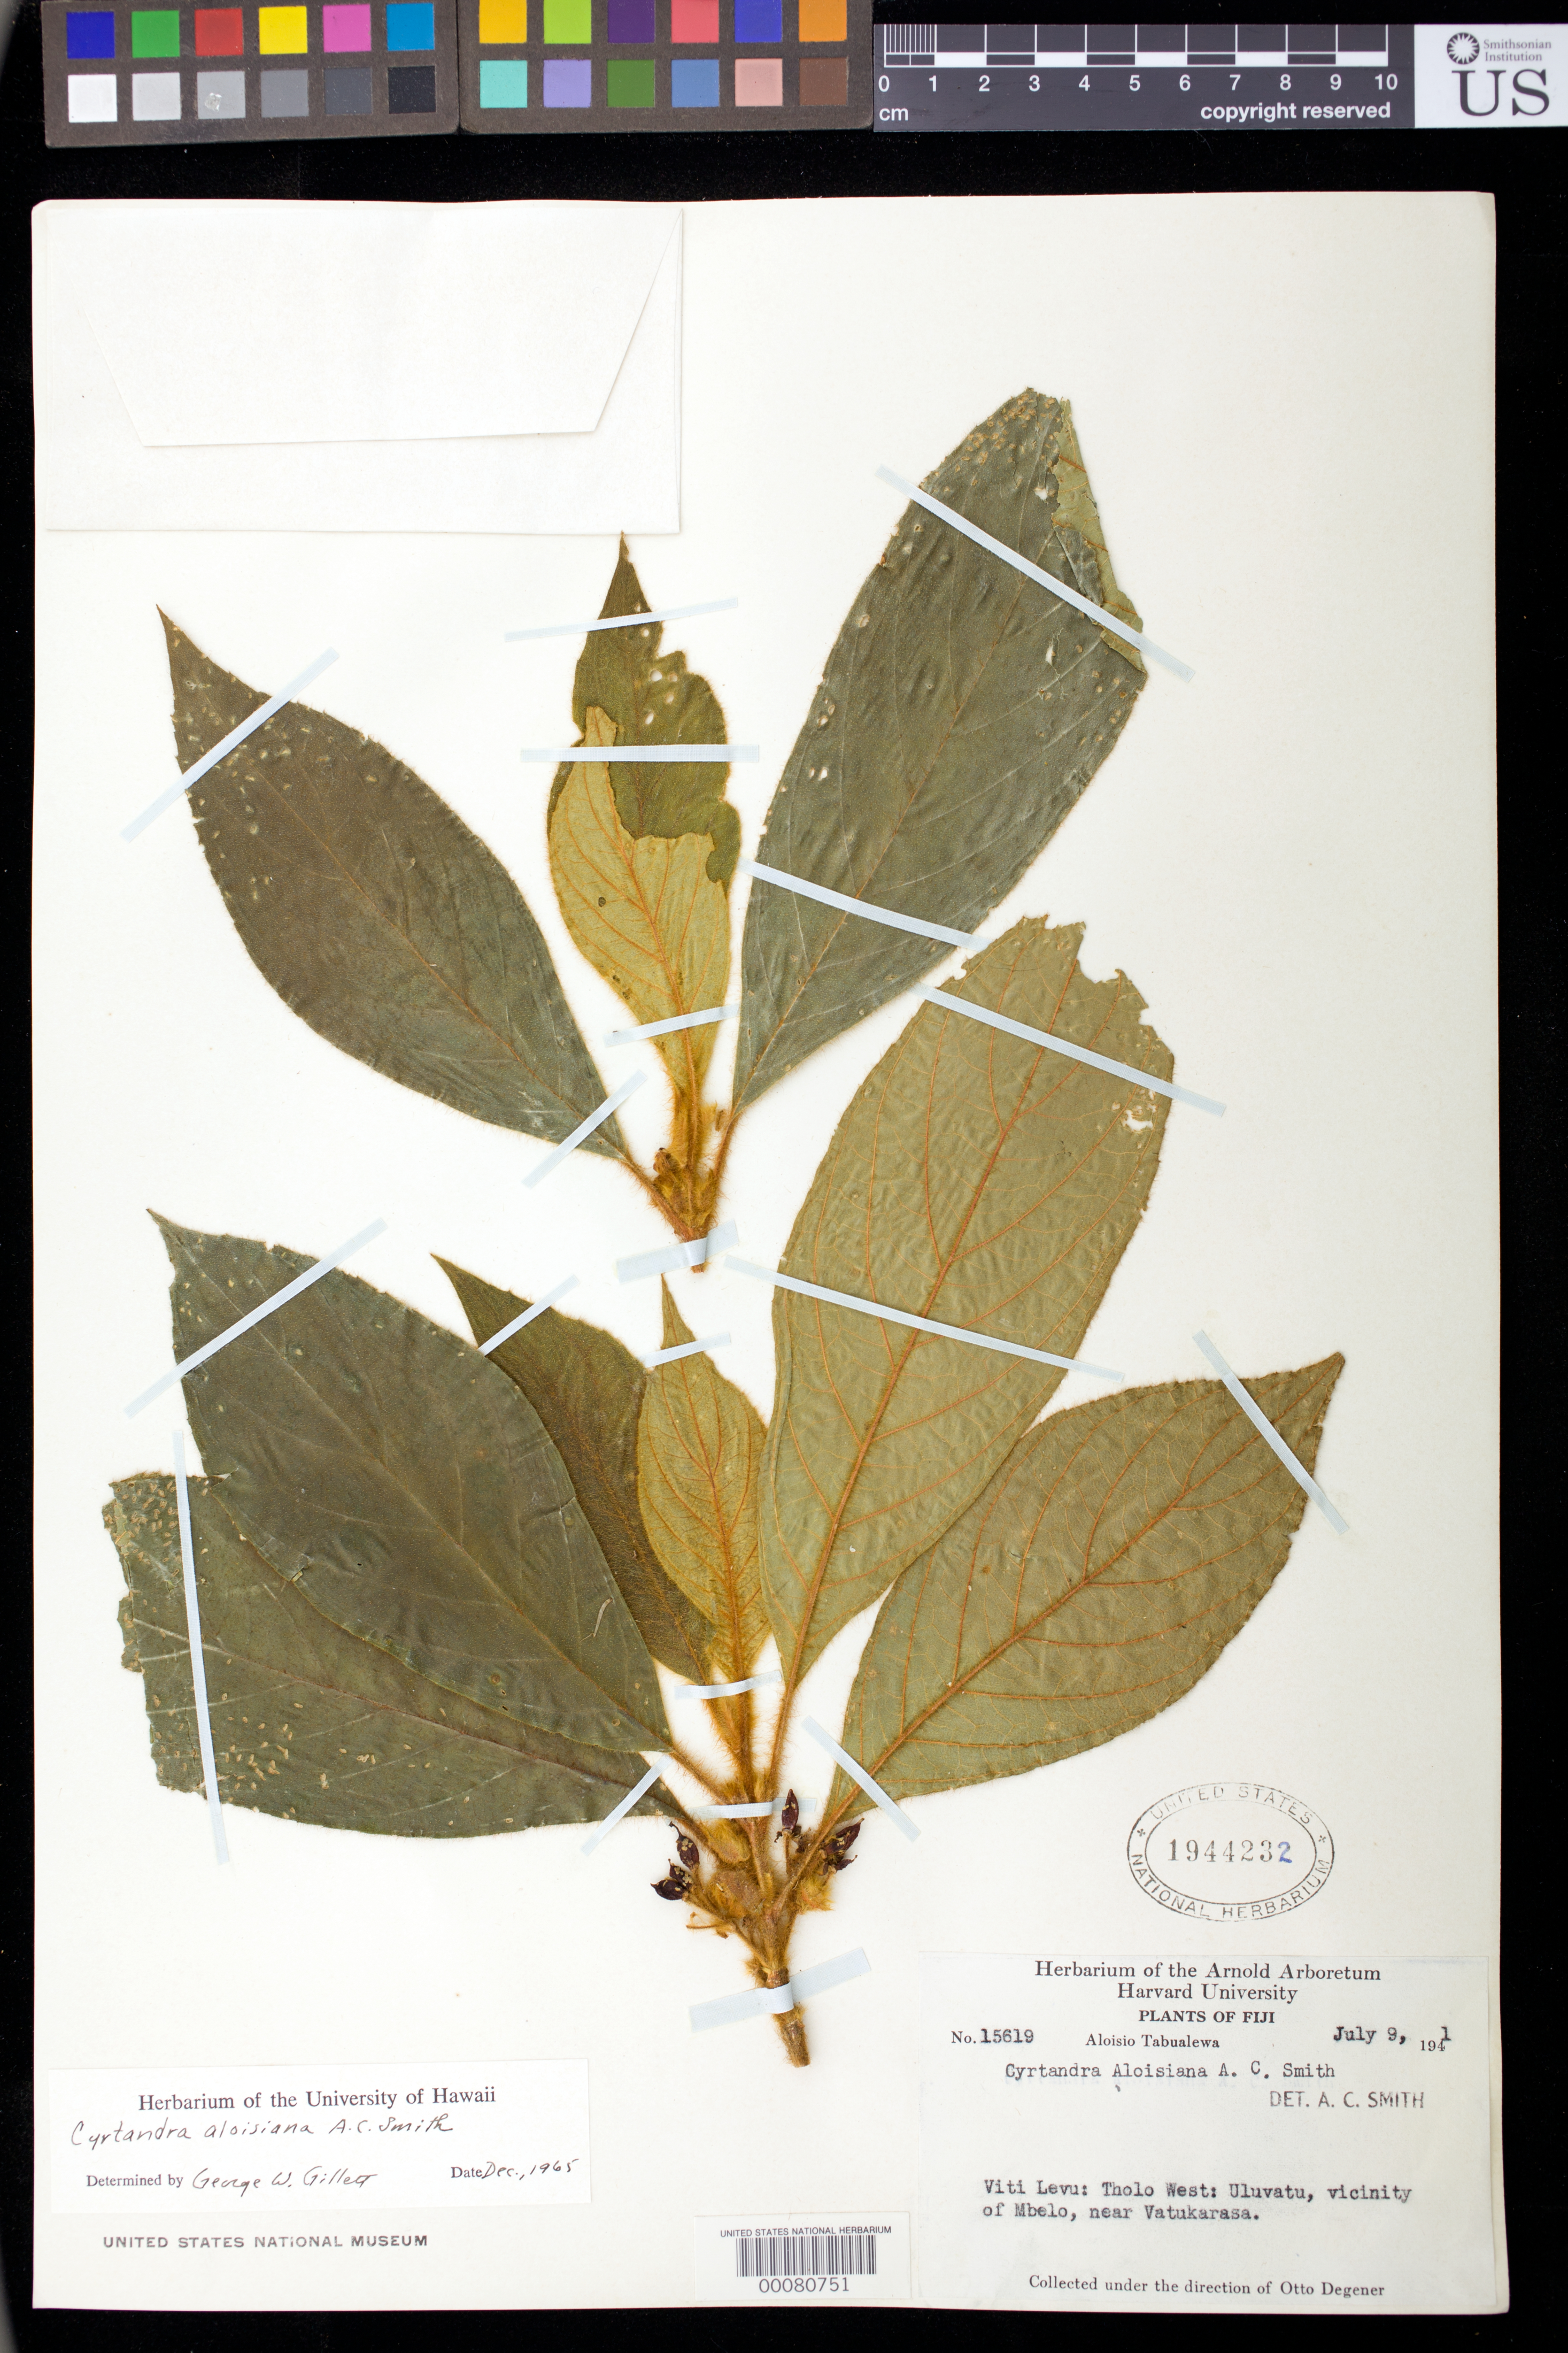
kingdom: Plantae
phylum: Tracheophyta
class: Magnoliopsida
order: Lamiales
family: Gesneriaceae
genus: Cyrtandra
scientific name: Cyrtandra aloisiana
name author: A.C. Sm.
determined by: Gillett, G. W.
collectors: O. Degener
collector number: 15619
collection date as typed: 09 Jul 1941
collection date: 1941-07-09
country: Fiji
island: Viti Levu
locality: Tholo west, uluvatu, vicinity of mbelo, near vatukarasa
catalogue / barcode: US 1944232